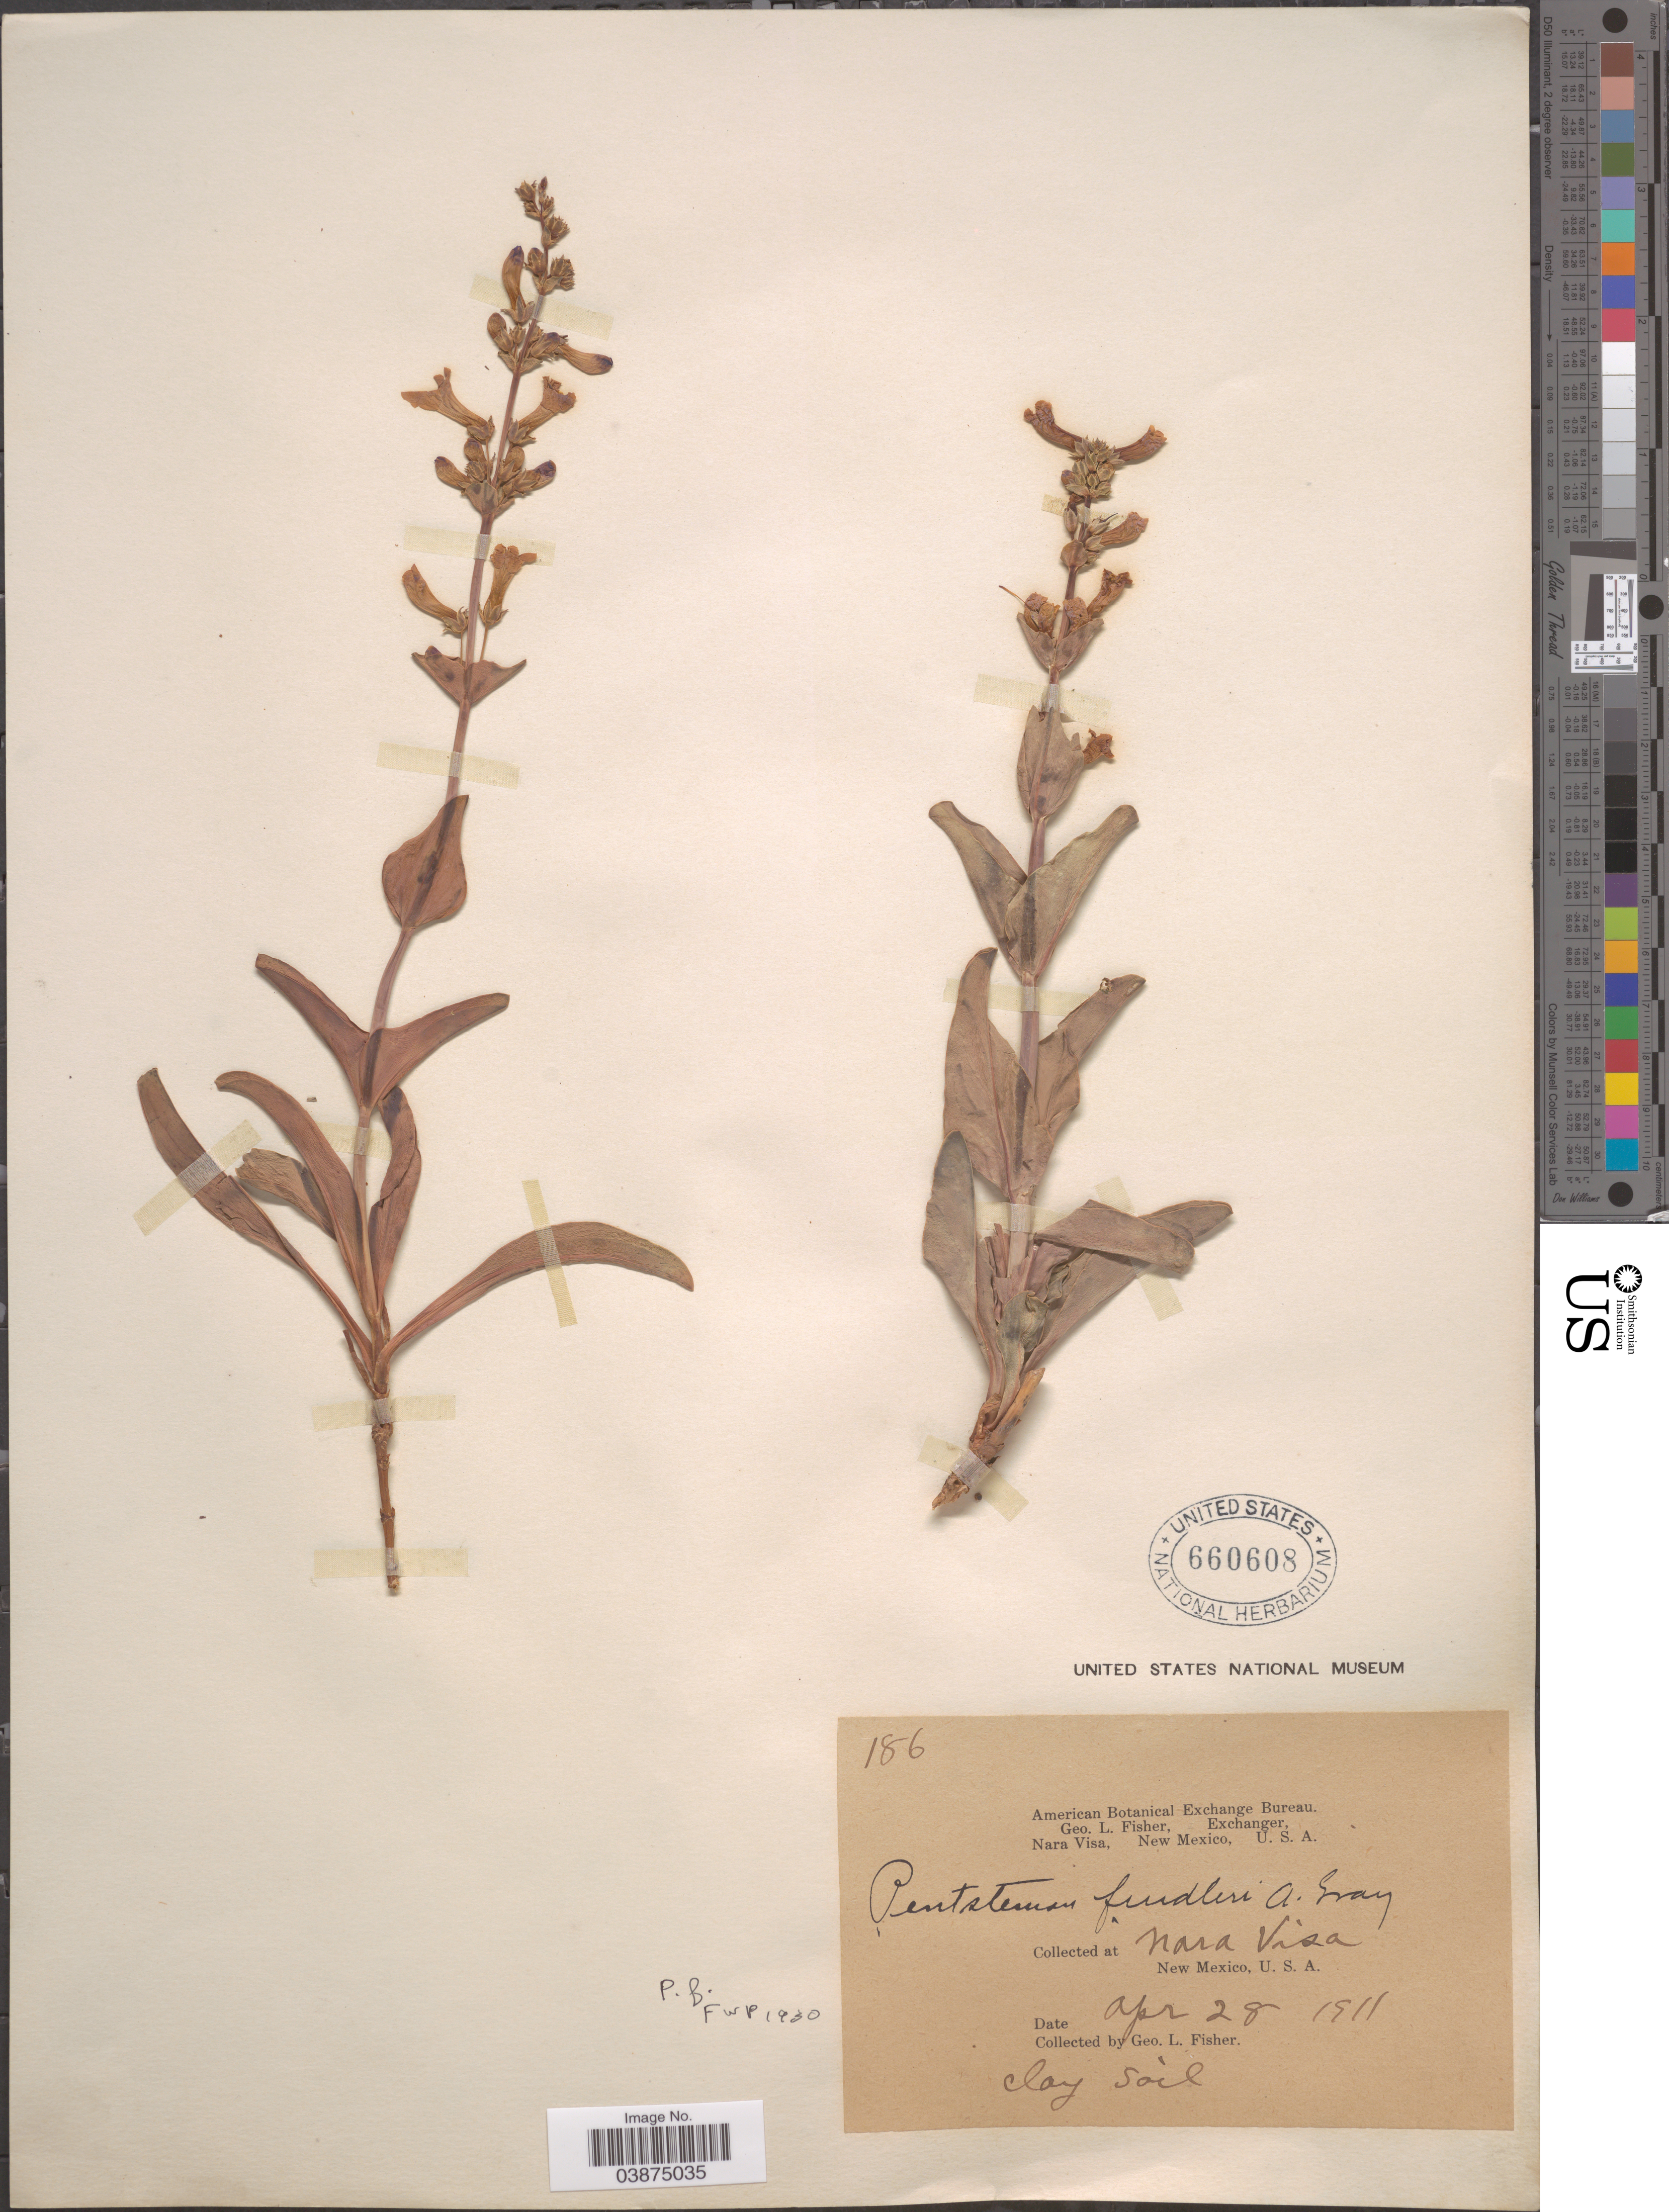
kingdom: Plantae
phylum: Tracheophyta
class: Magnoliopsida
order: Lamiales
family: Plantaginaceae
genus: Penstemon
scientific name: Penstemon fendleri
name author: Torr. & A. Gray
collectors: G. L. Fisher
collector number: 186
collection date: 1911-04-28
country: United States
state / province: New Mexico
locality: Nara Visa.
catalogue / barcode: US 660608